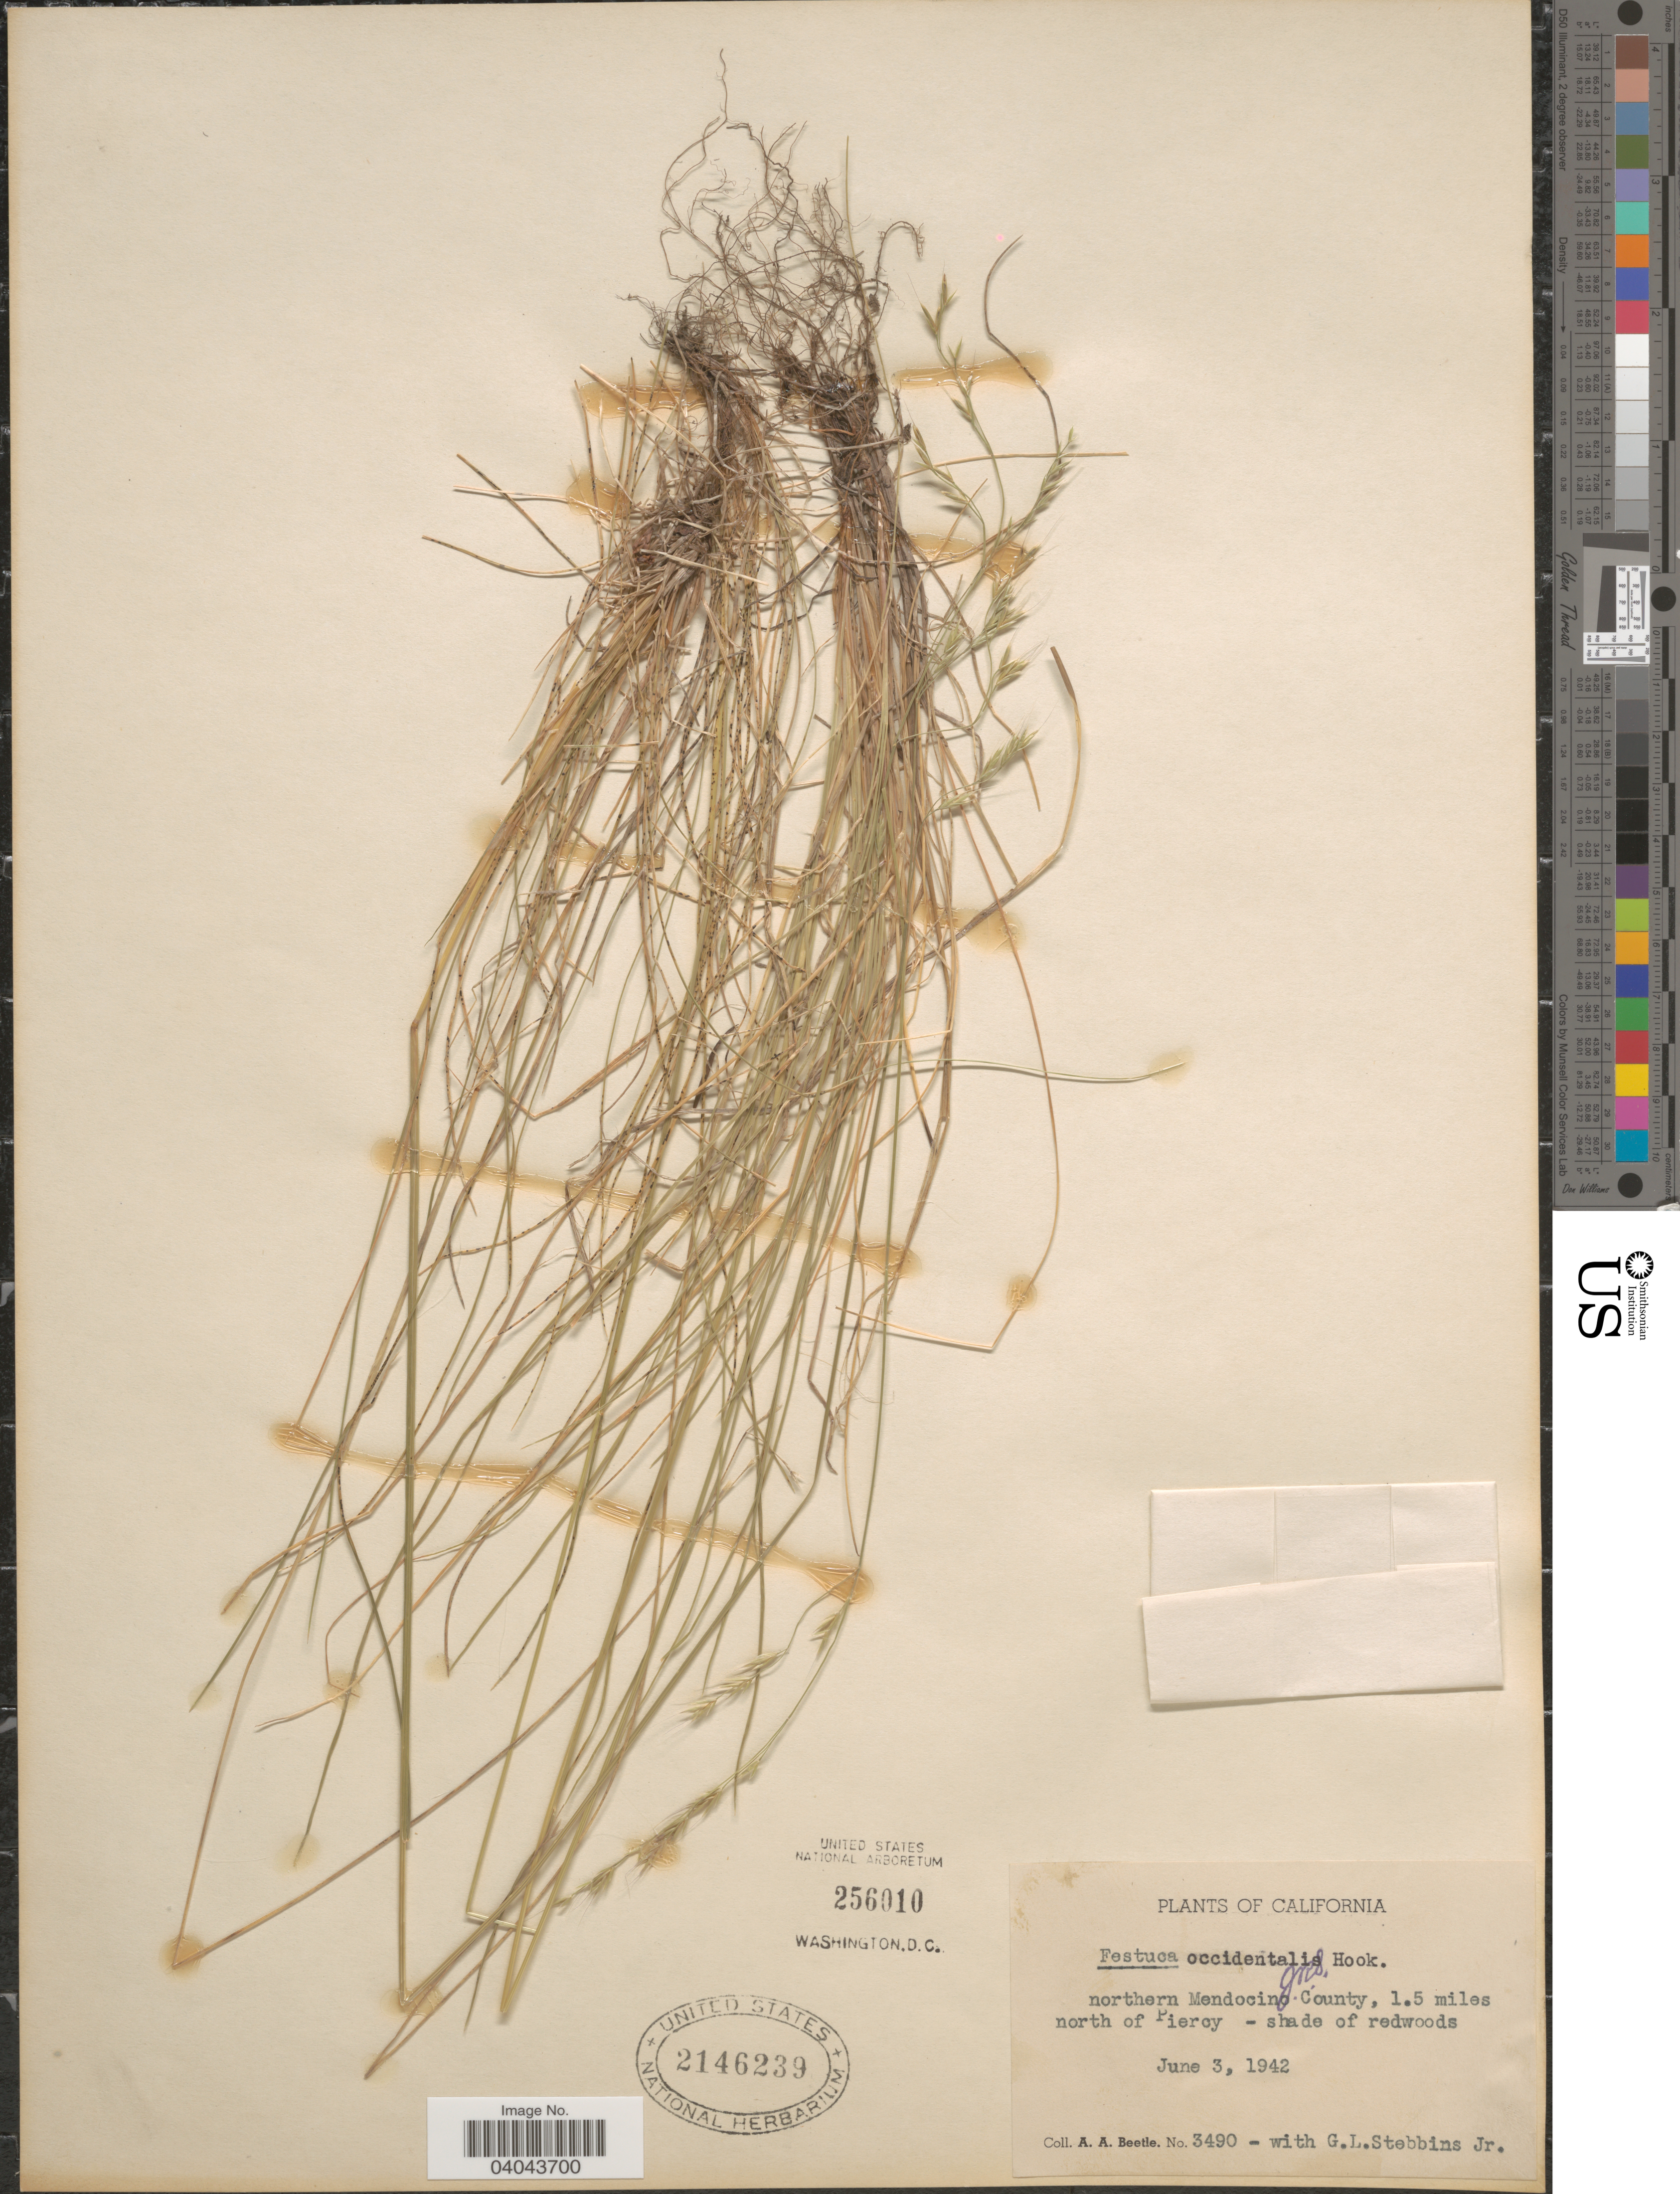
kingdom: Plantae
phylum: Tracheophyta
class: Liliopsida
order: Poales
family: Poaceae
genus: Festuca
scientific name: Festuca occidentalis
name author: Hook.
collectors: A. A. Beetle & G. L. Stebbins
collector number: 3490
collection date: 1942-06-03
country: United States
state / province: California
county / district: Mendocino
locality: Northern Mendocino County, 1.5 miles north of Piercy.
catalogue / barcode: US 2146239